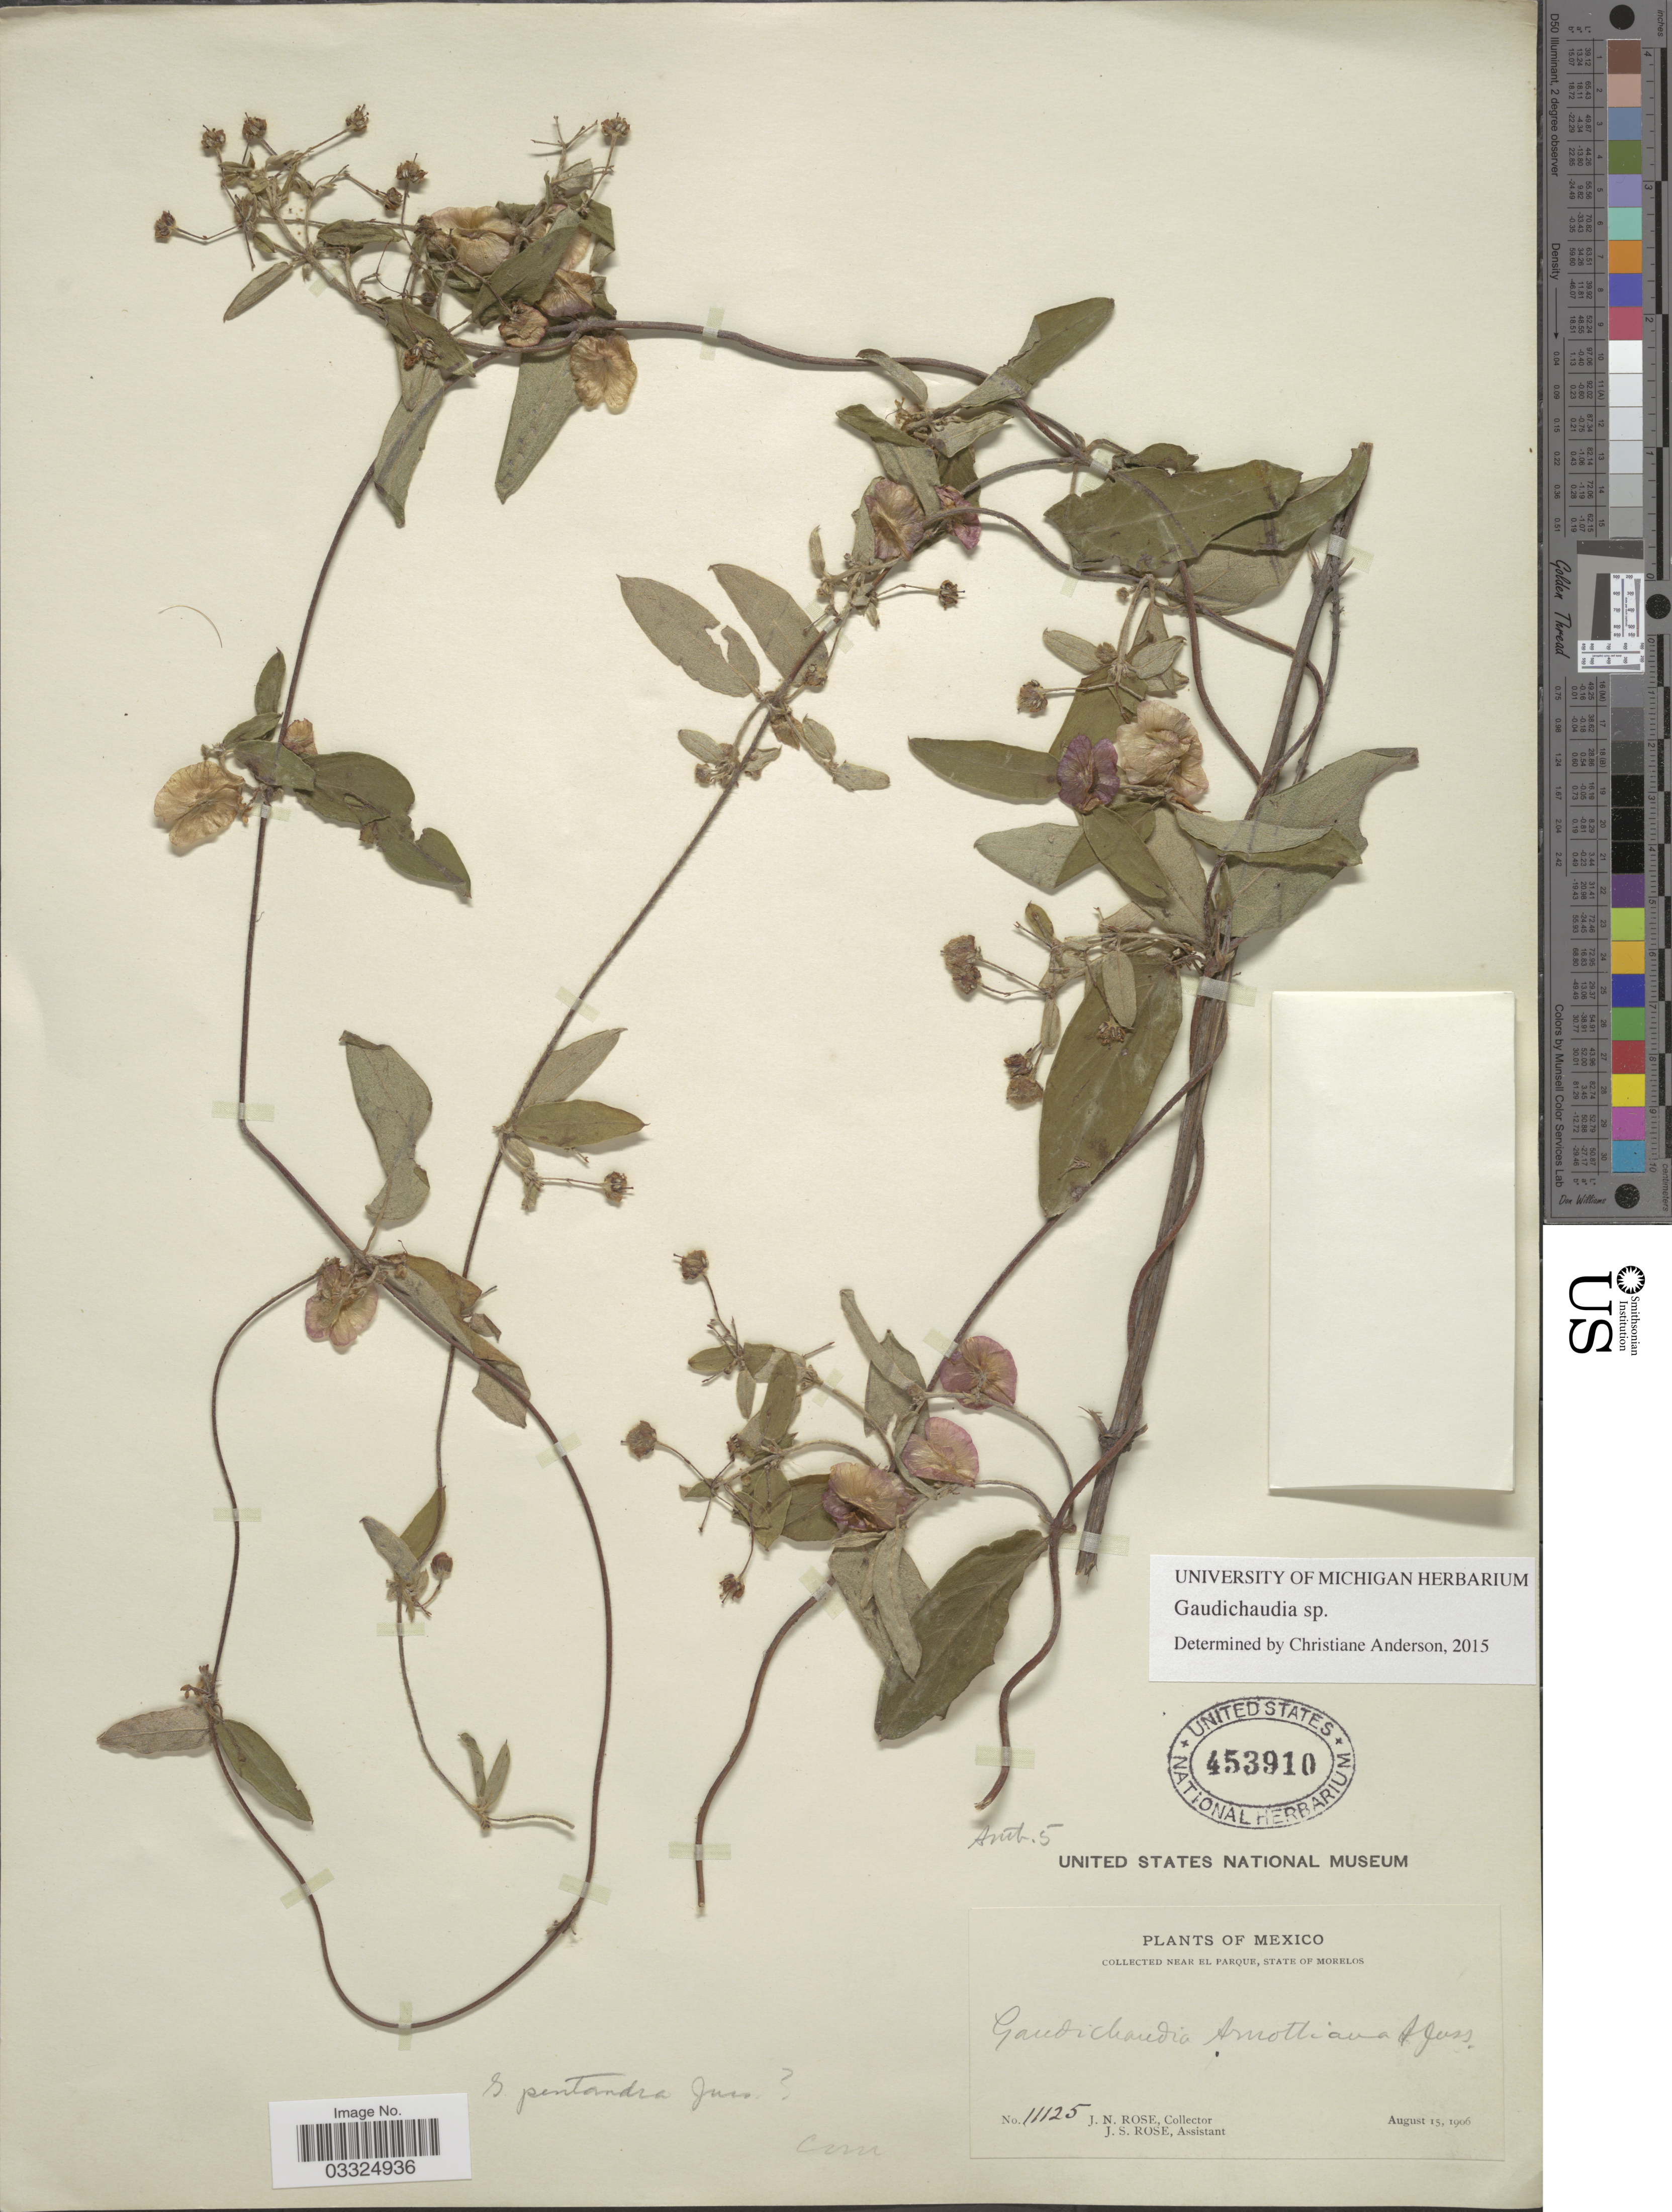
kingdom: Plantae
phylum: Tracheophyta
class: Magnoliopsida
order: Malpighiales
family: Malpighiaceae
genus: Gaudichaudia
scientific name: Gaudichaudia sp.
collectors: J. N. Rose & J. S. Rose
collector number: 11125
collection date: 1906-08-15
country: Mexico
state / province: Morelos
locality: Near El Parque.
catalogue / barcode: US 453910